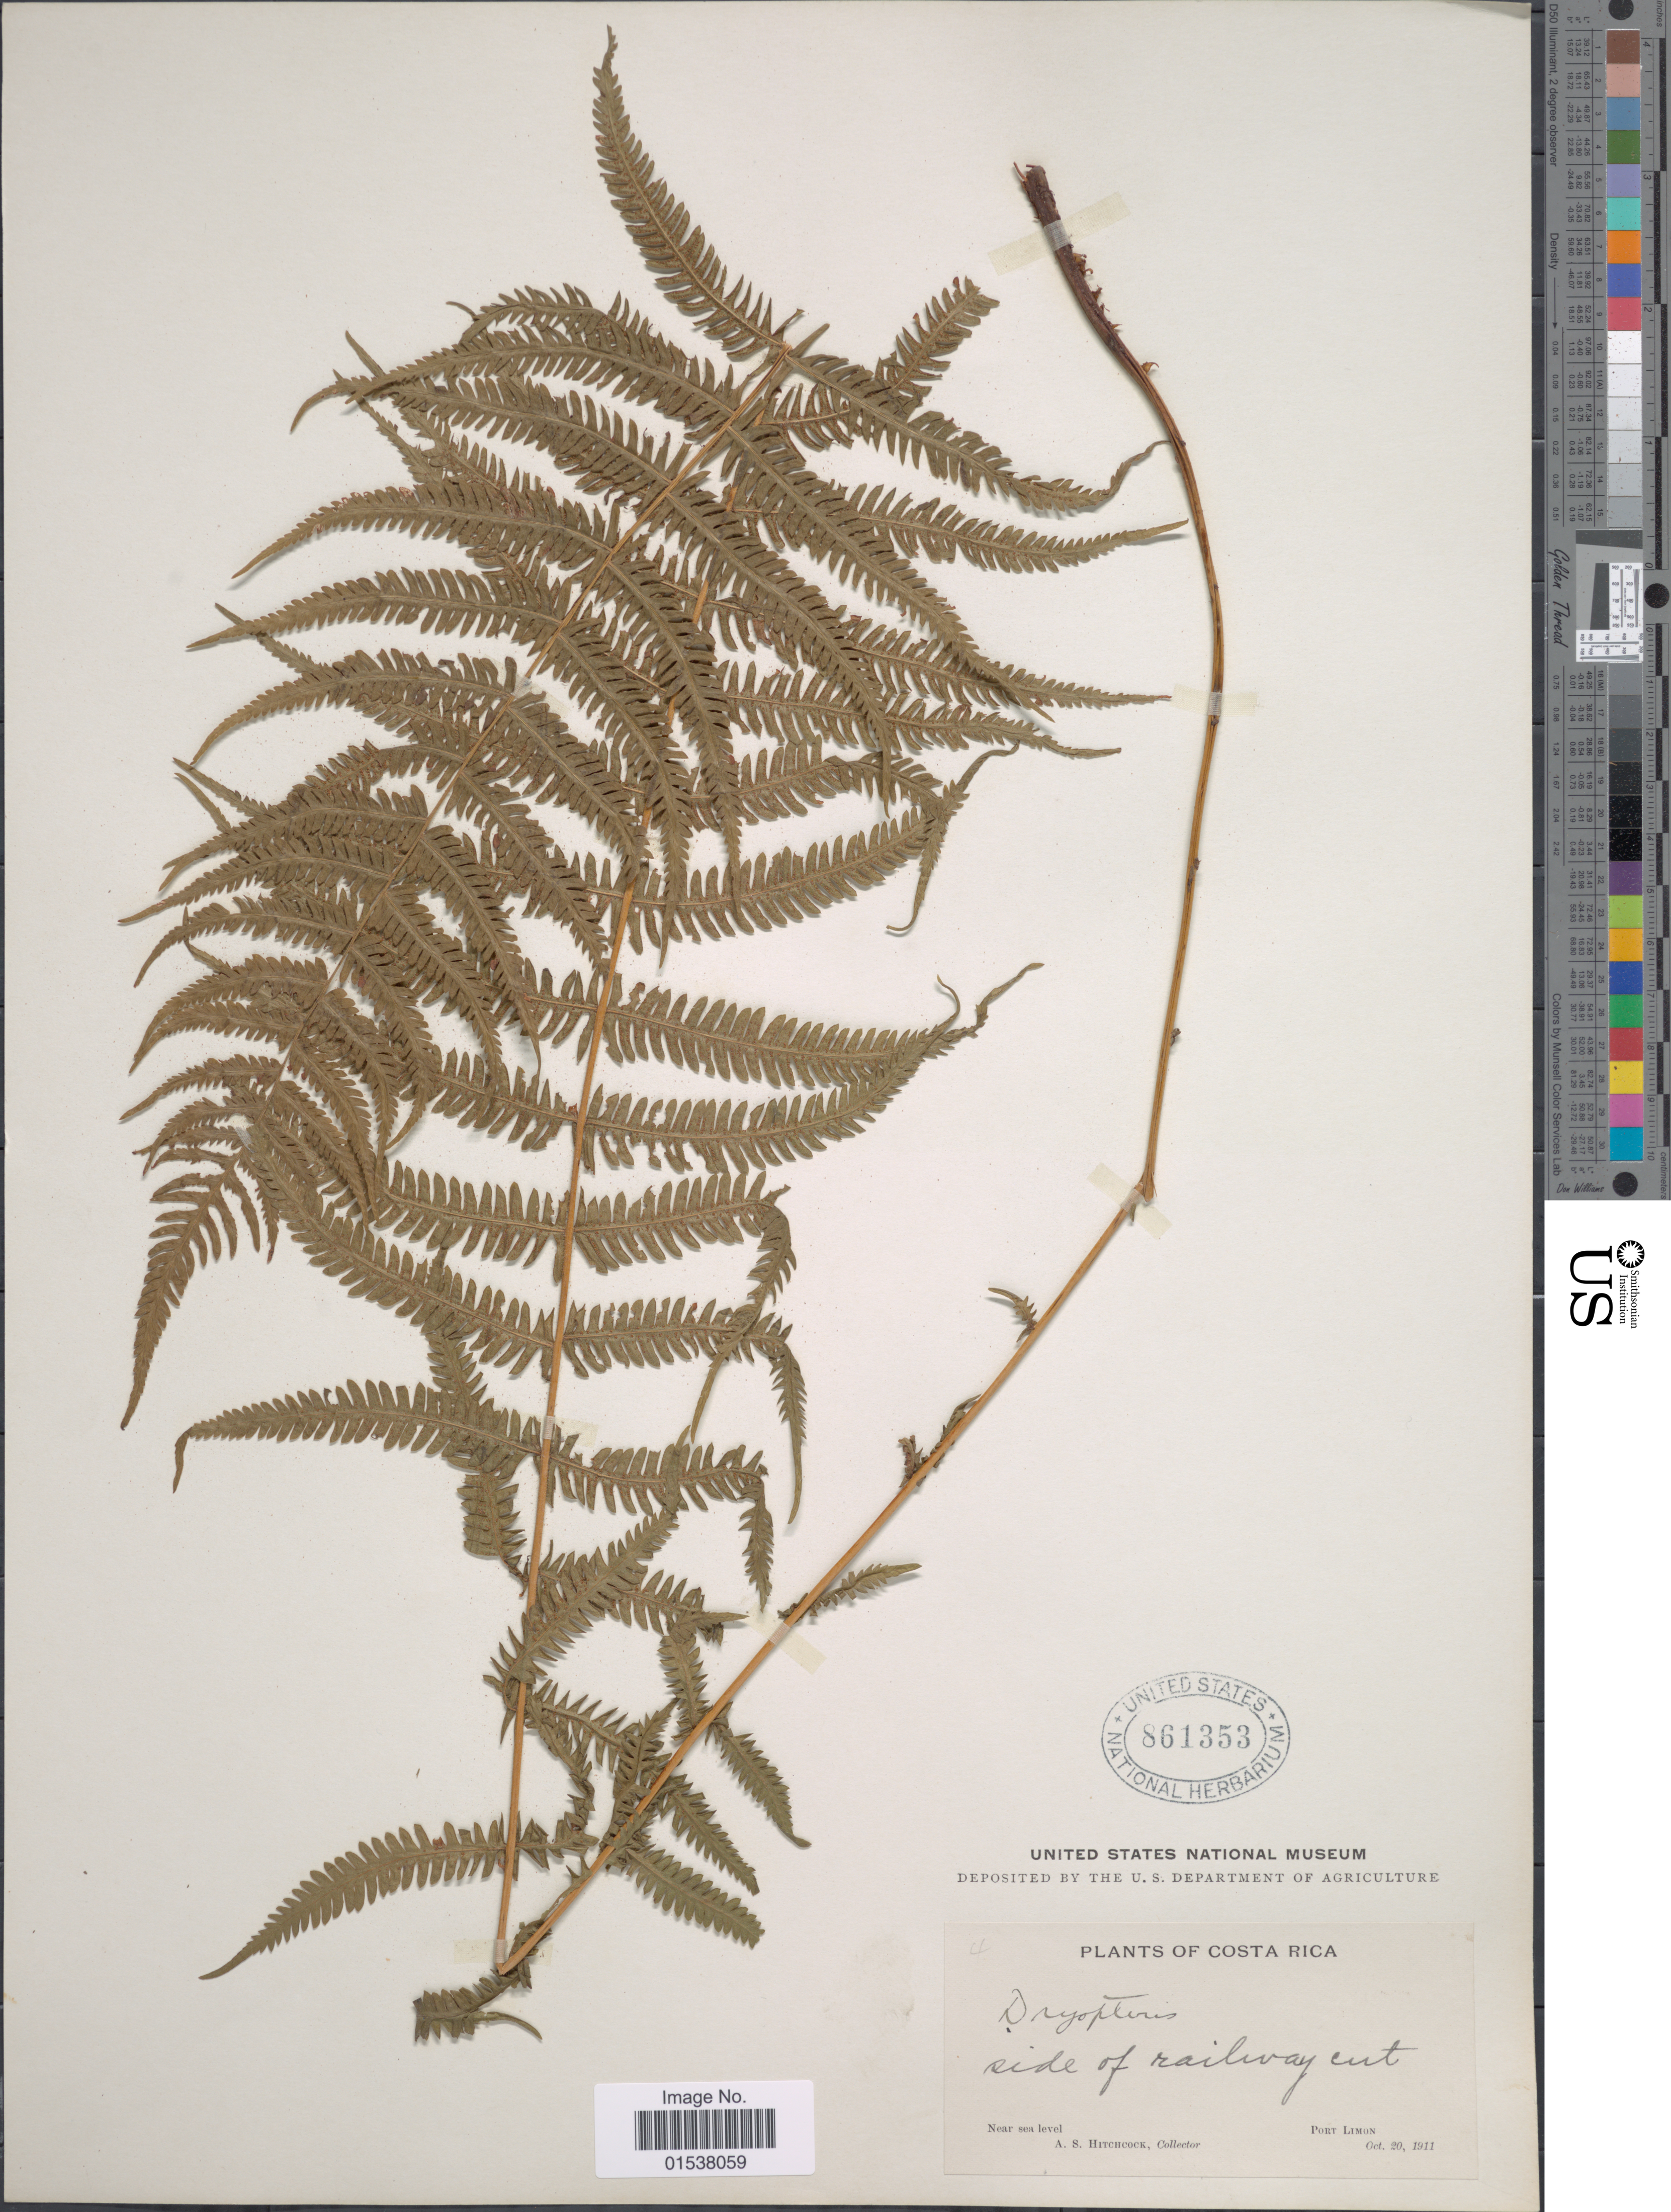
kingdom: Plantae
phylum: Tracheophyta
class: Polypodiopsida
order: Polypodiales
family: Thelypteridaceae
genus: Amauropelta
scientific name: Amauropelta balbisii (Spreng.) comb. nov., ined. 2015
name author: (Spreng.)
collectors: A. S. Hitchcock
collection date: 1911-10-20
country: Costa Rica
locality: Side of Railway Mt.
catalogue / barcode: US 861353